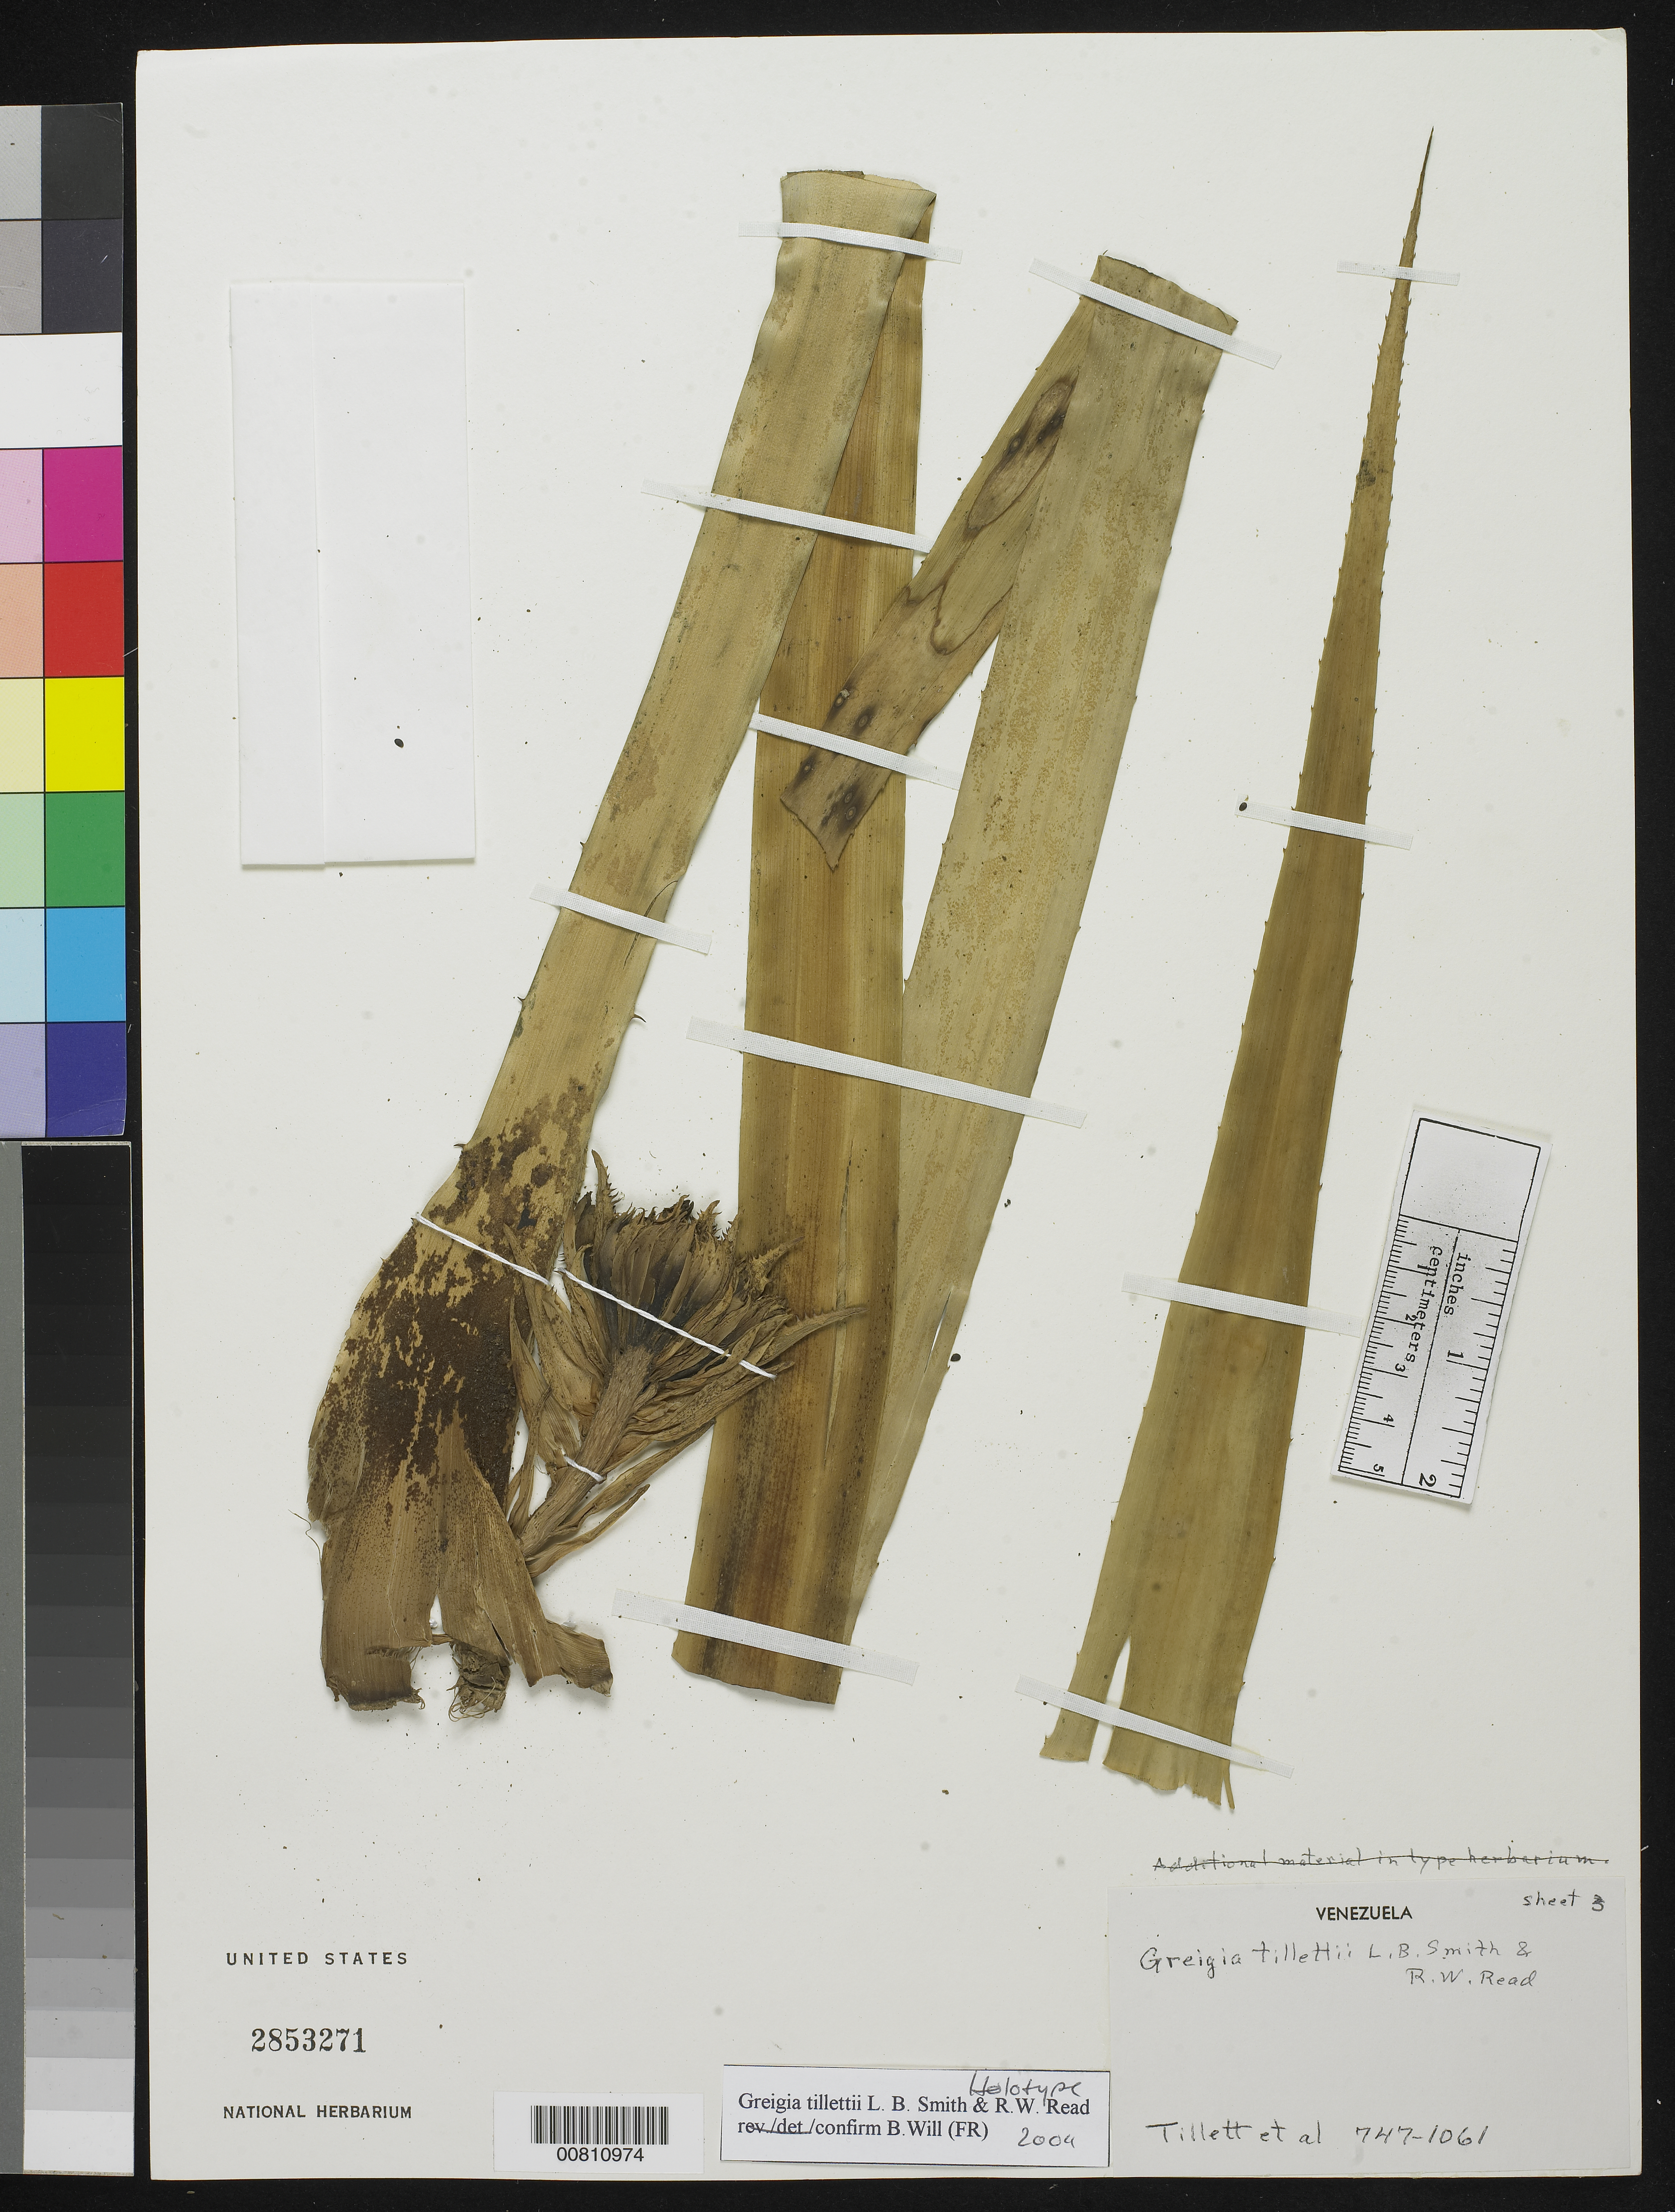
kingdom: Plantae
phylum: Tracheophyta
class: Liliopsida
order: Poales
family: Bromeliaceae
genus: Greigia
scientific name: Greigia tillettii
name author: L.B. Sm. & Read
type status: Holotype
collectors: S. S. Tillett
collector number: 747-1061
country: Venezuela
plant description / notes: This and 2 other US sheets annotated by B. Will (2004) as holotype, but unclear whether L.B. Smith considered this sheet to be part of holotype (this sheet not annotated as type by Smith, and previously filed in General Herbarium).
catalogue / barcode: US 2853271